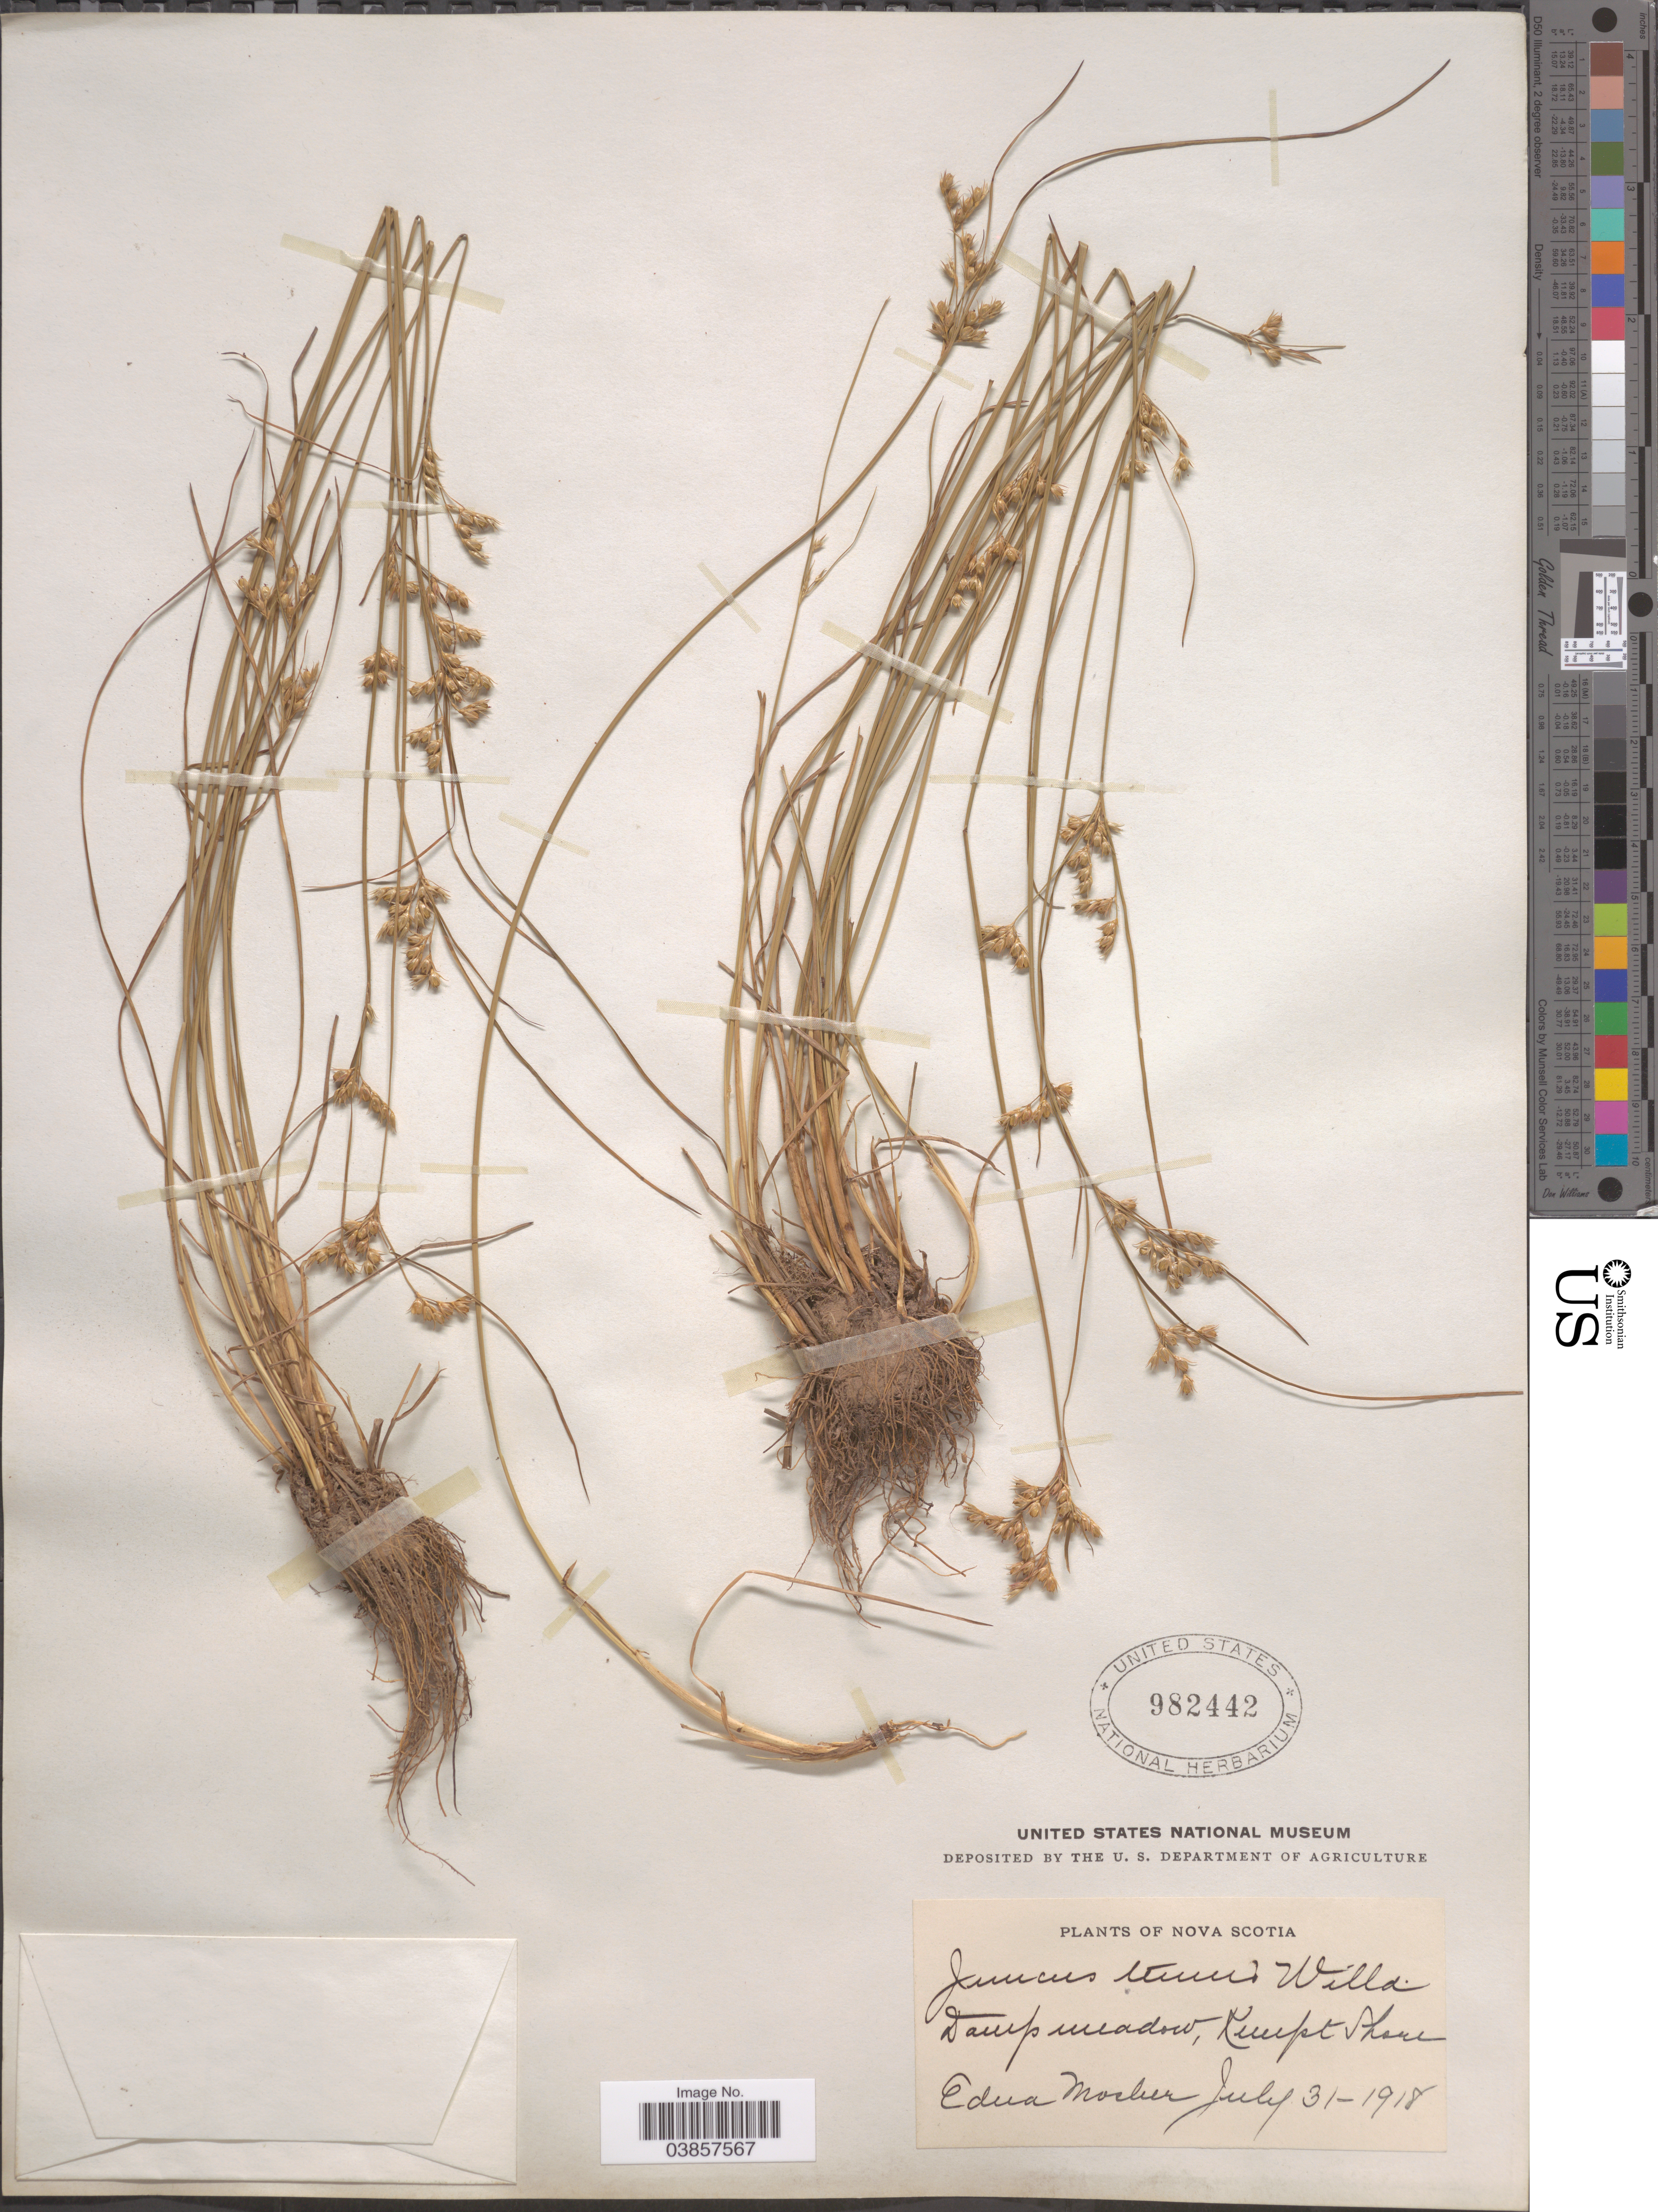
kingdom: Plantae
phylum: Tracheophyta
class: Liliopsida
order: Poales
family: Juncaceae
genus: Juncus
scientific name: Juncus tenuis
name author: Willd.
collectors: E. Mosher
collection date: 1918-07-31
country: Canada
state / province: Nova Scotia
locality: Damp meadow, Kempt Shore.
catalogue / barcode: US 982442